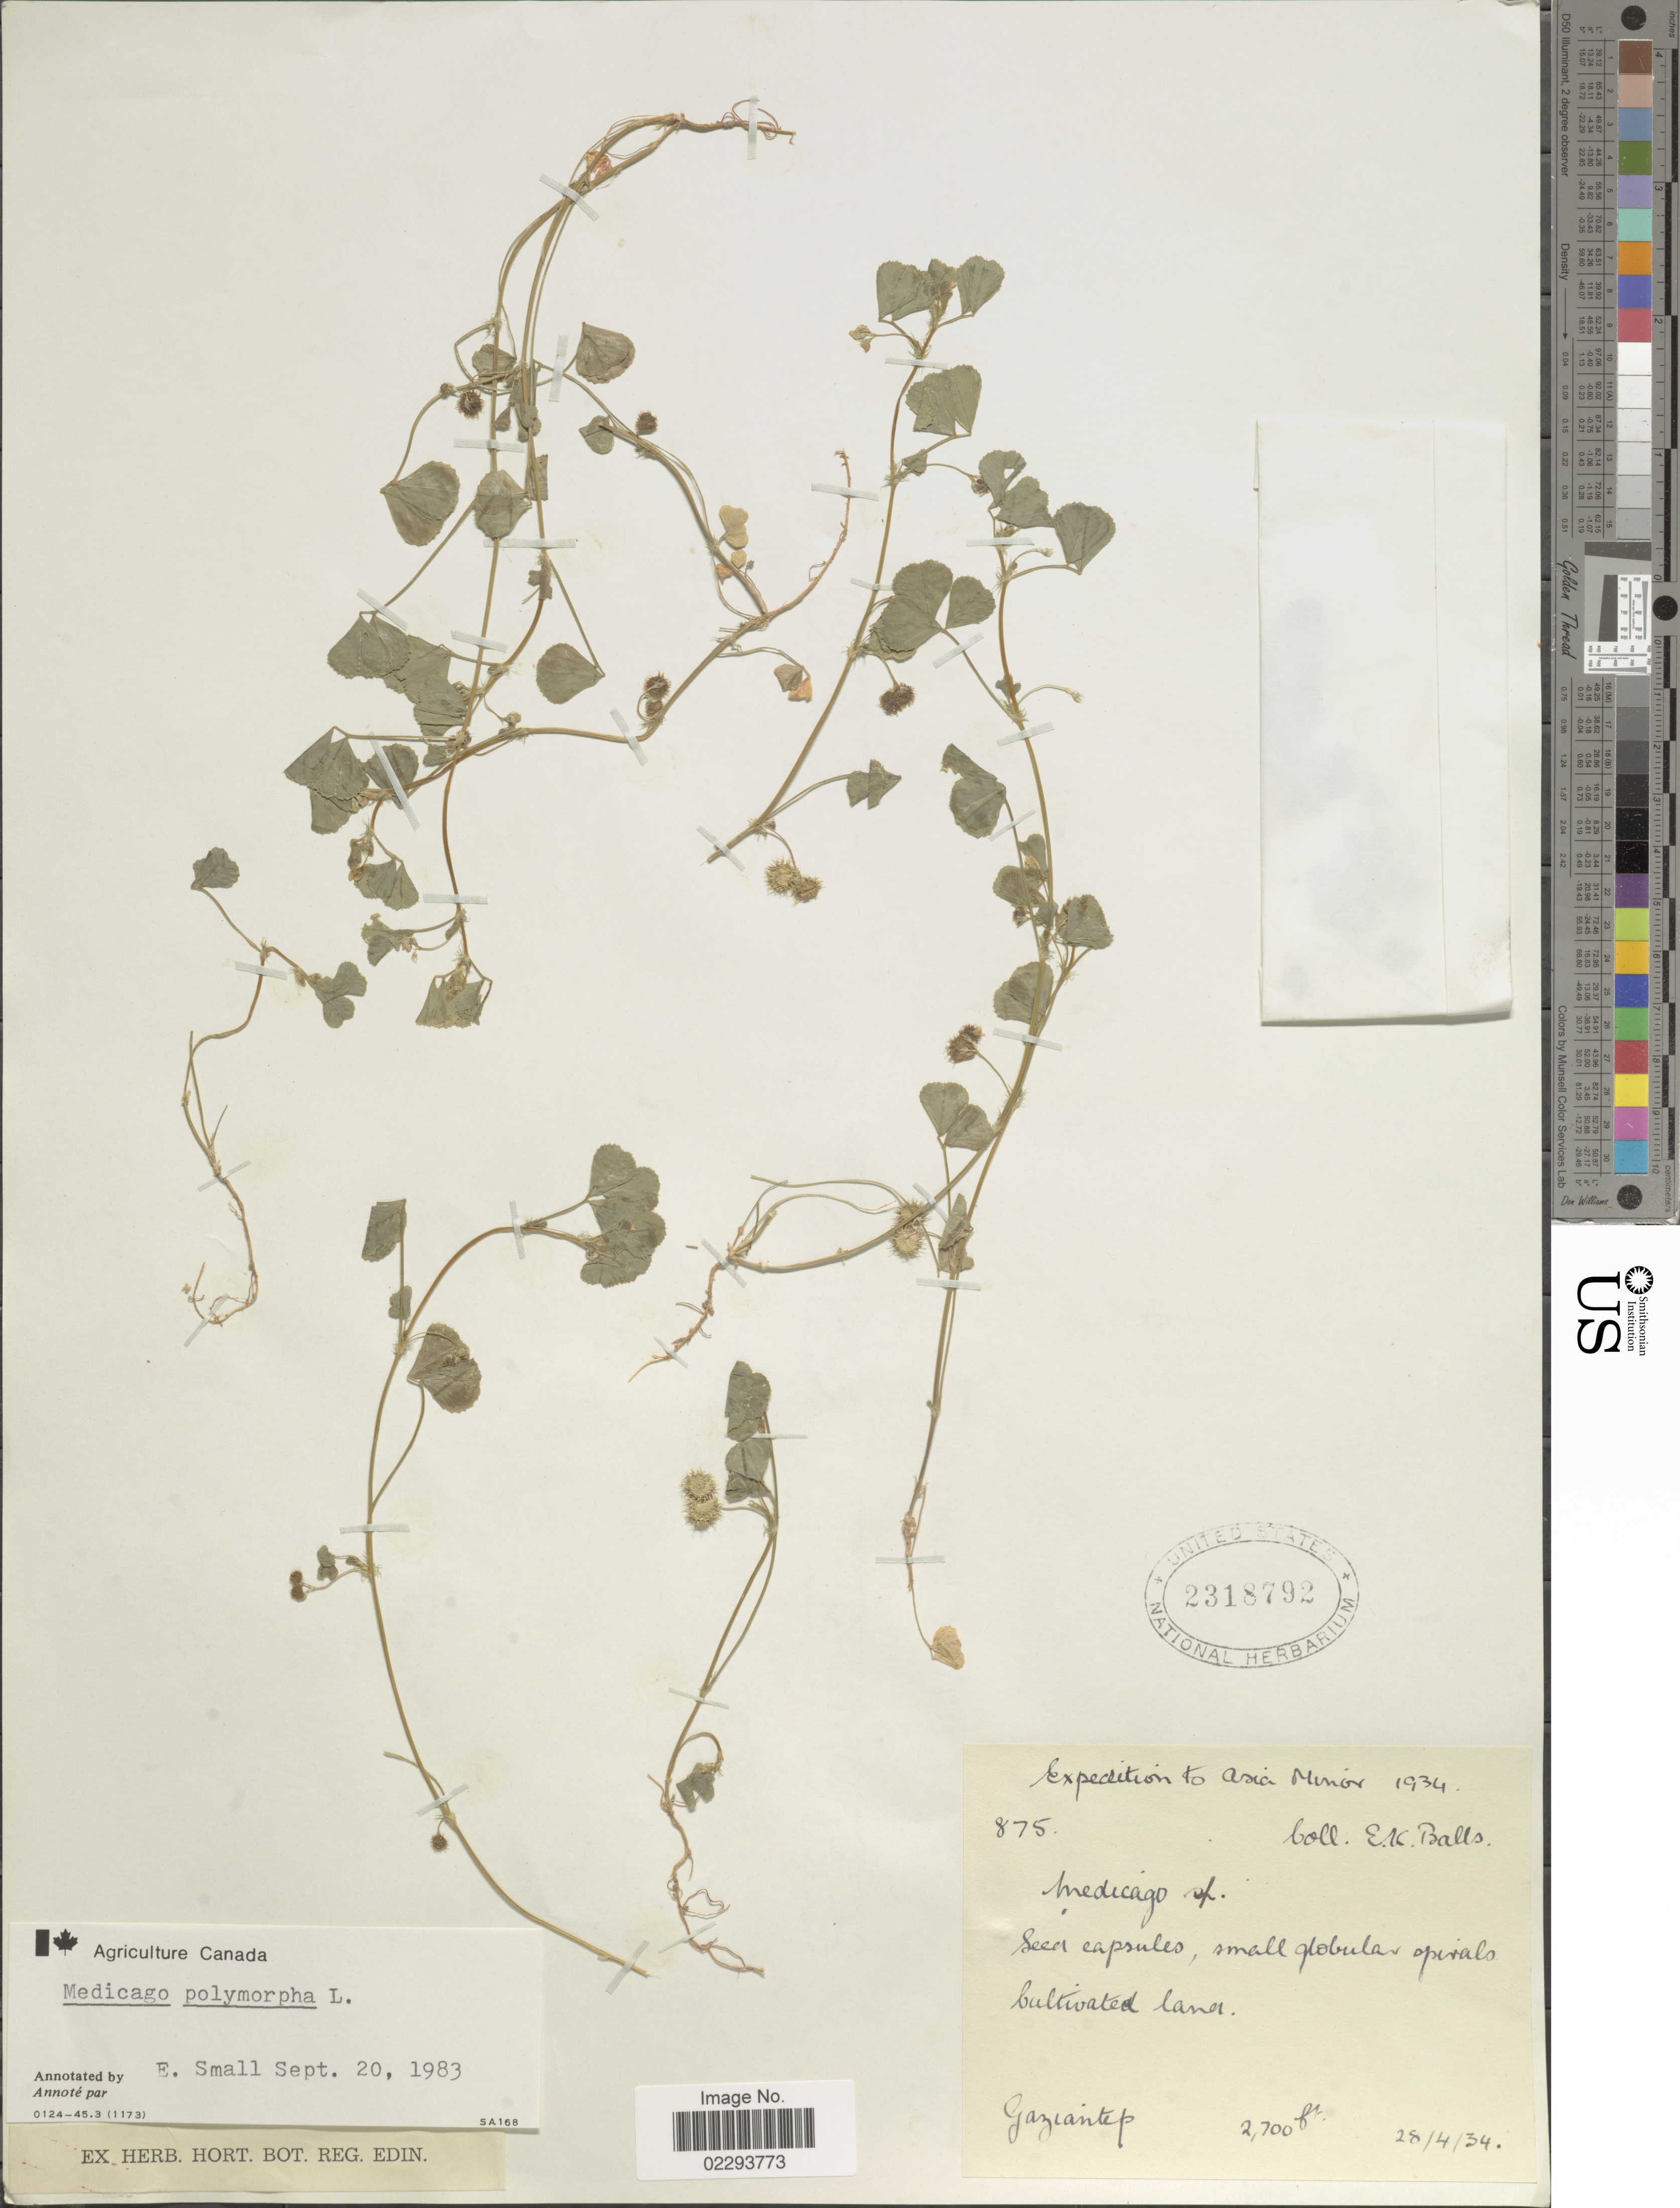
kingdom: Plantae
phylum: Tracheophyta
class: Magnoliopsida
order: Fabales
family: Fabaceae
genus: Medicago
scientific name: Medicago polymorpha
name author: L.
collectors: E. K. Balls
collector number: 875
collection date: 1934-04-28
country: Turkey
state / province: Gaziantep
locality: Asia Minor. Cultivated lanes. Gaziantep [interpreted].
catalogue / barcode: US 2318792